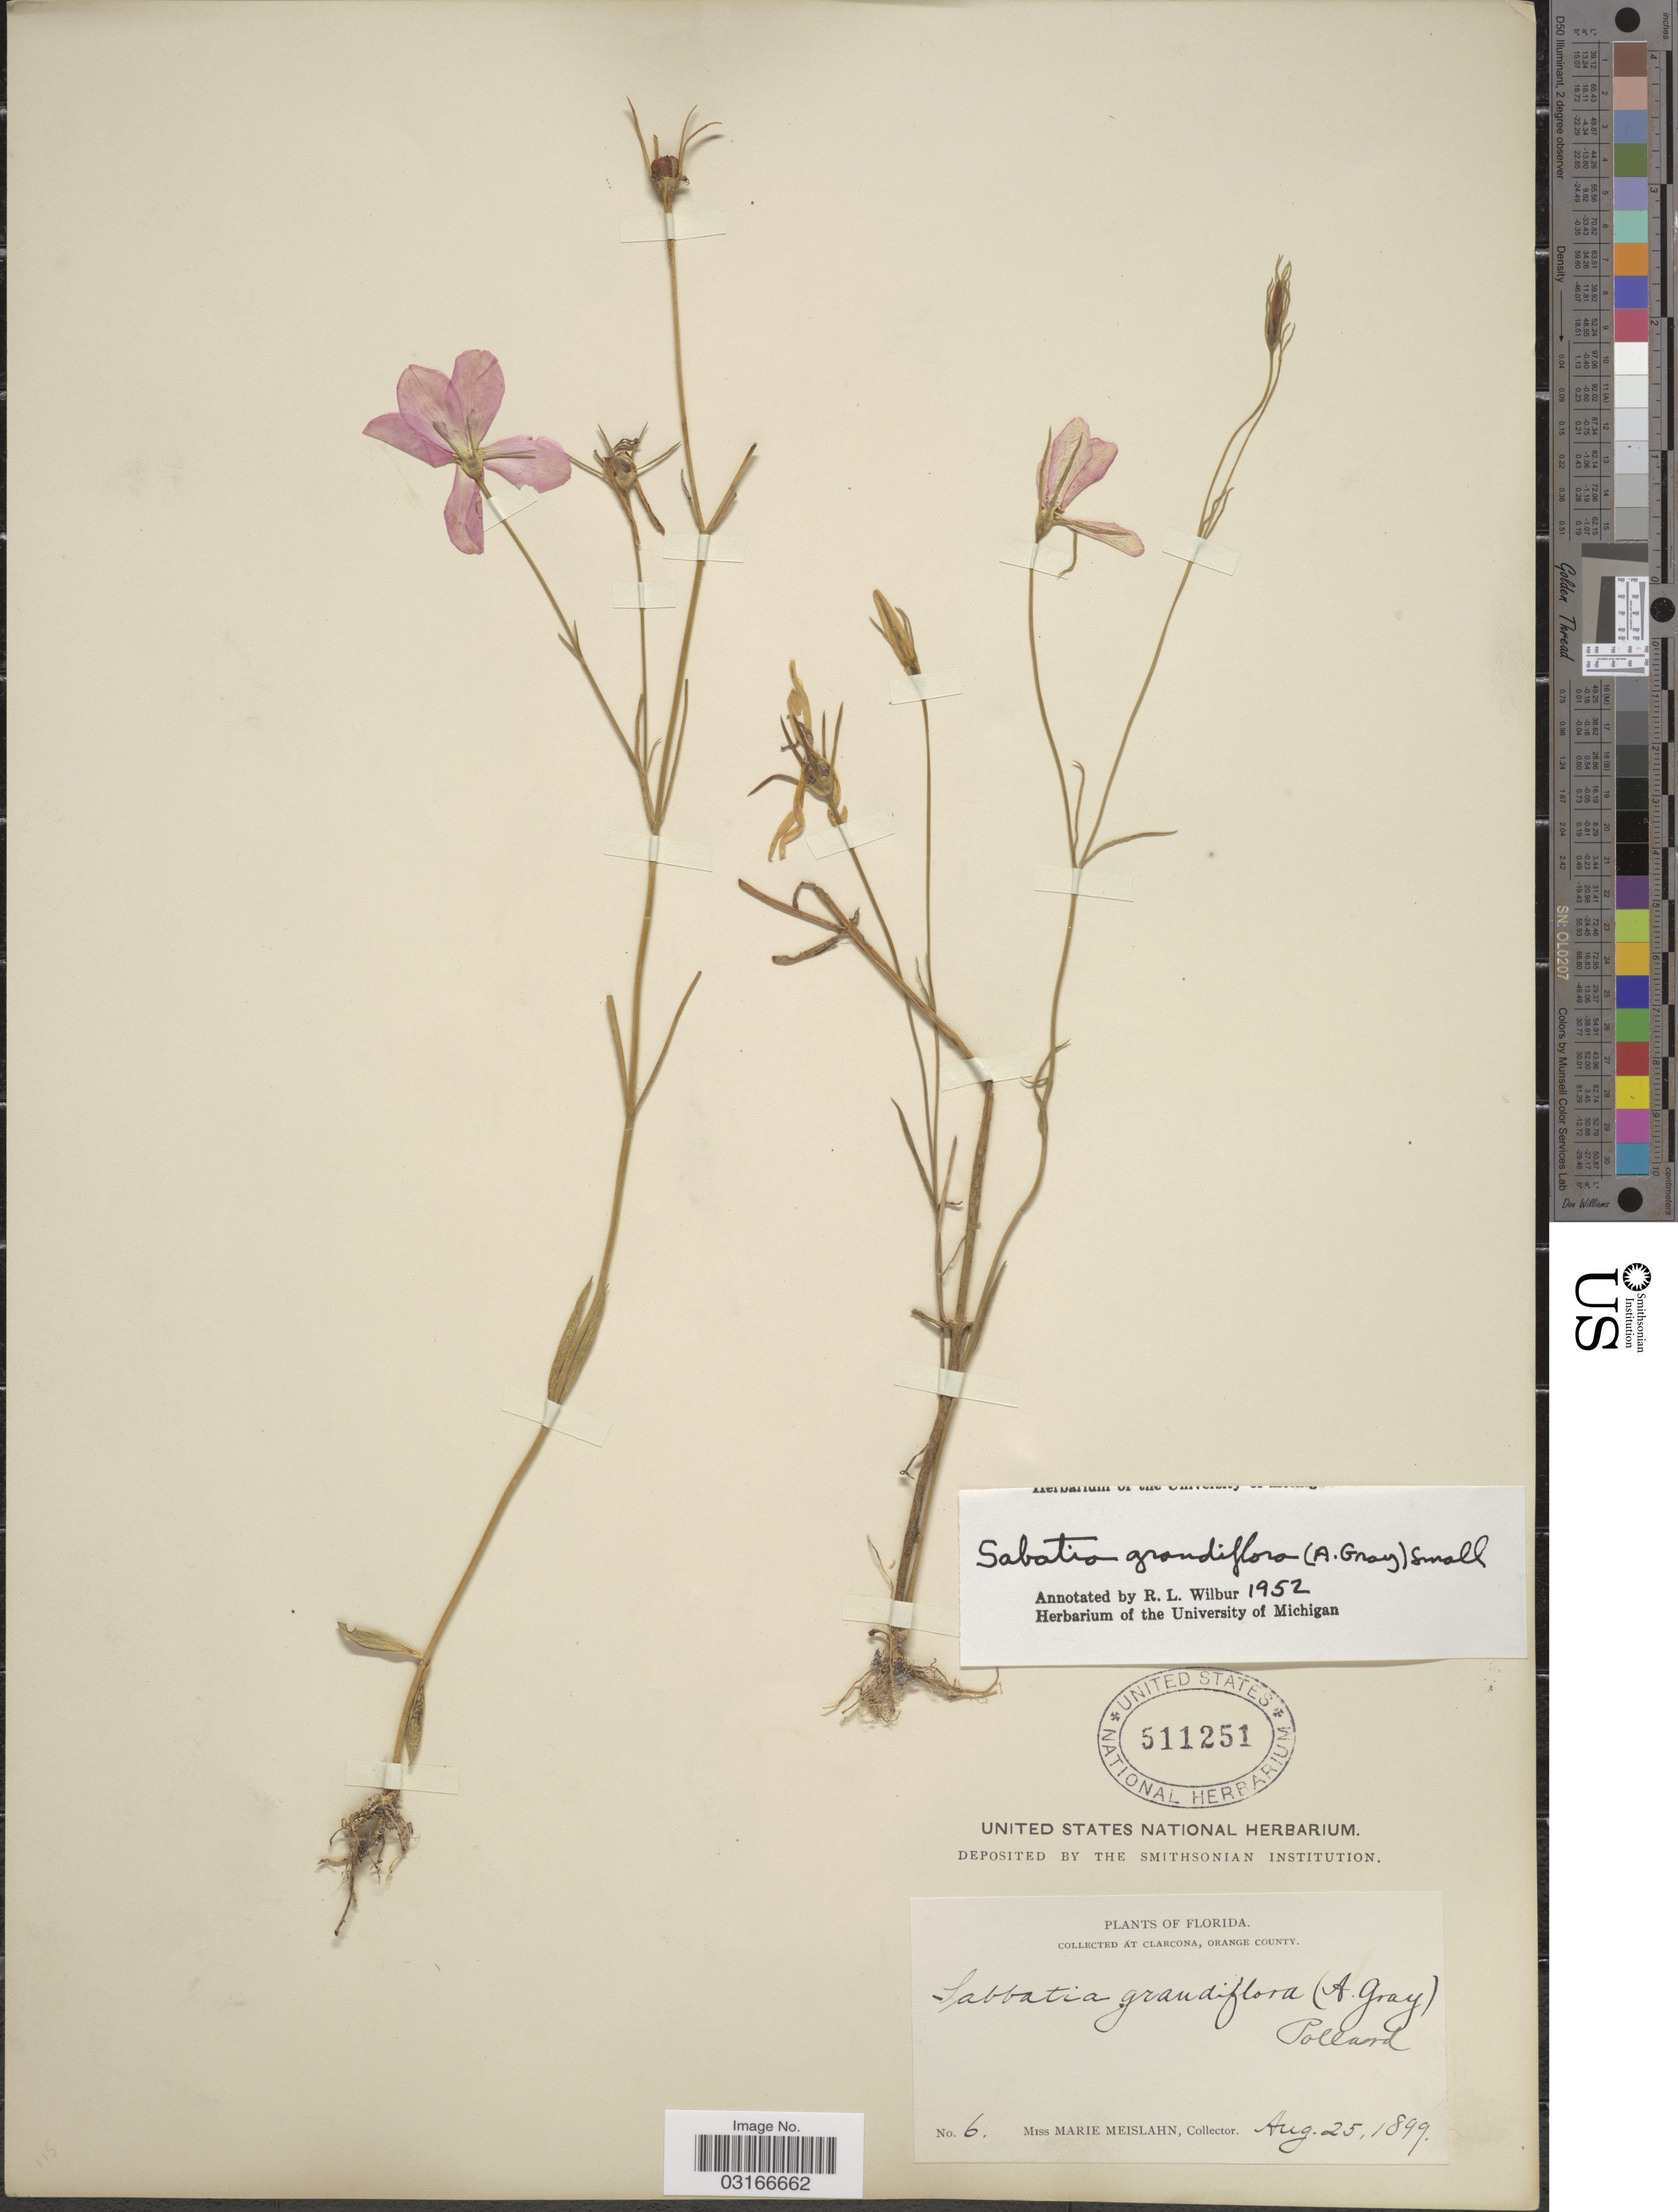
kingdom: Plantae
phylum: Tracheophyta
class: Magnoliopsida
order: Gentianales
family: Gentianaceae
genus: Sabatia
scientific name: Sabatia grandiflora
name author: (A. Gray) Small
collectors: M. Meislahn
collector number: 6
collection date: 1899-08-25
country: United States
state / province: Florida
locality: At Clarcona, Orange County.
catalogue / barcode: US 511251